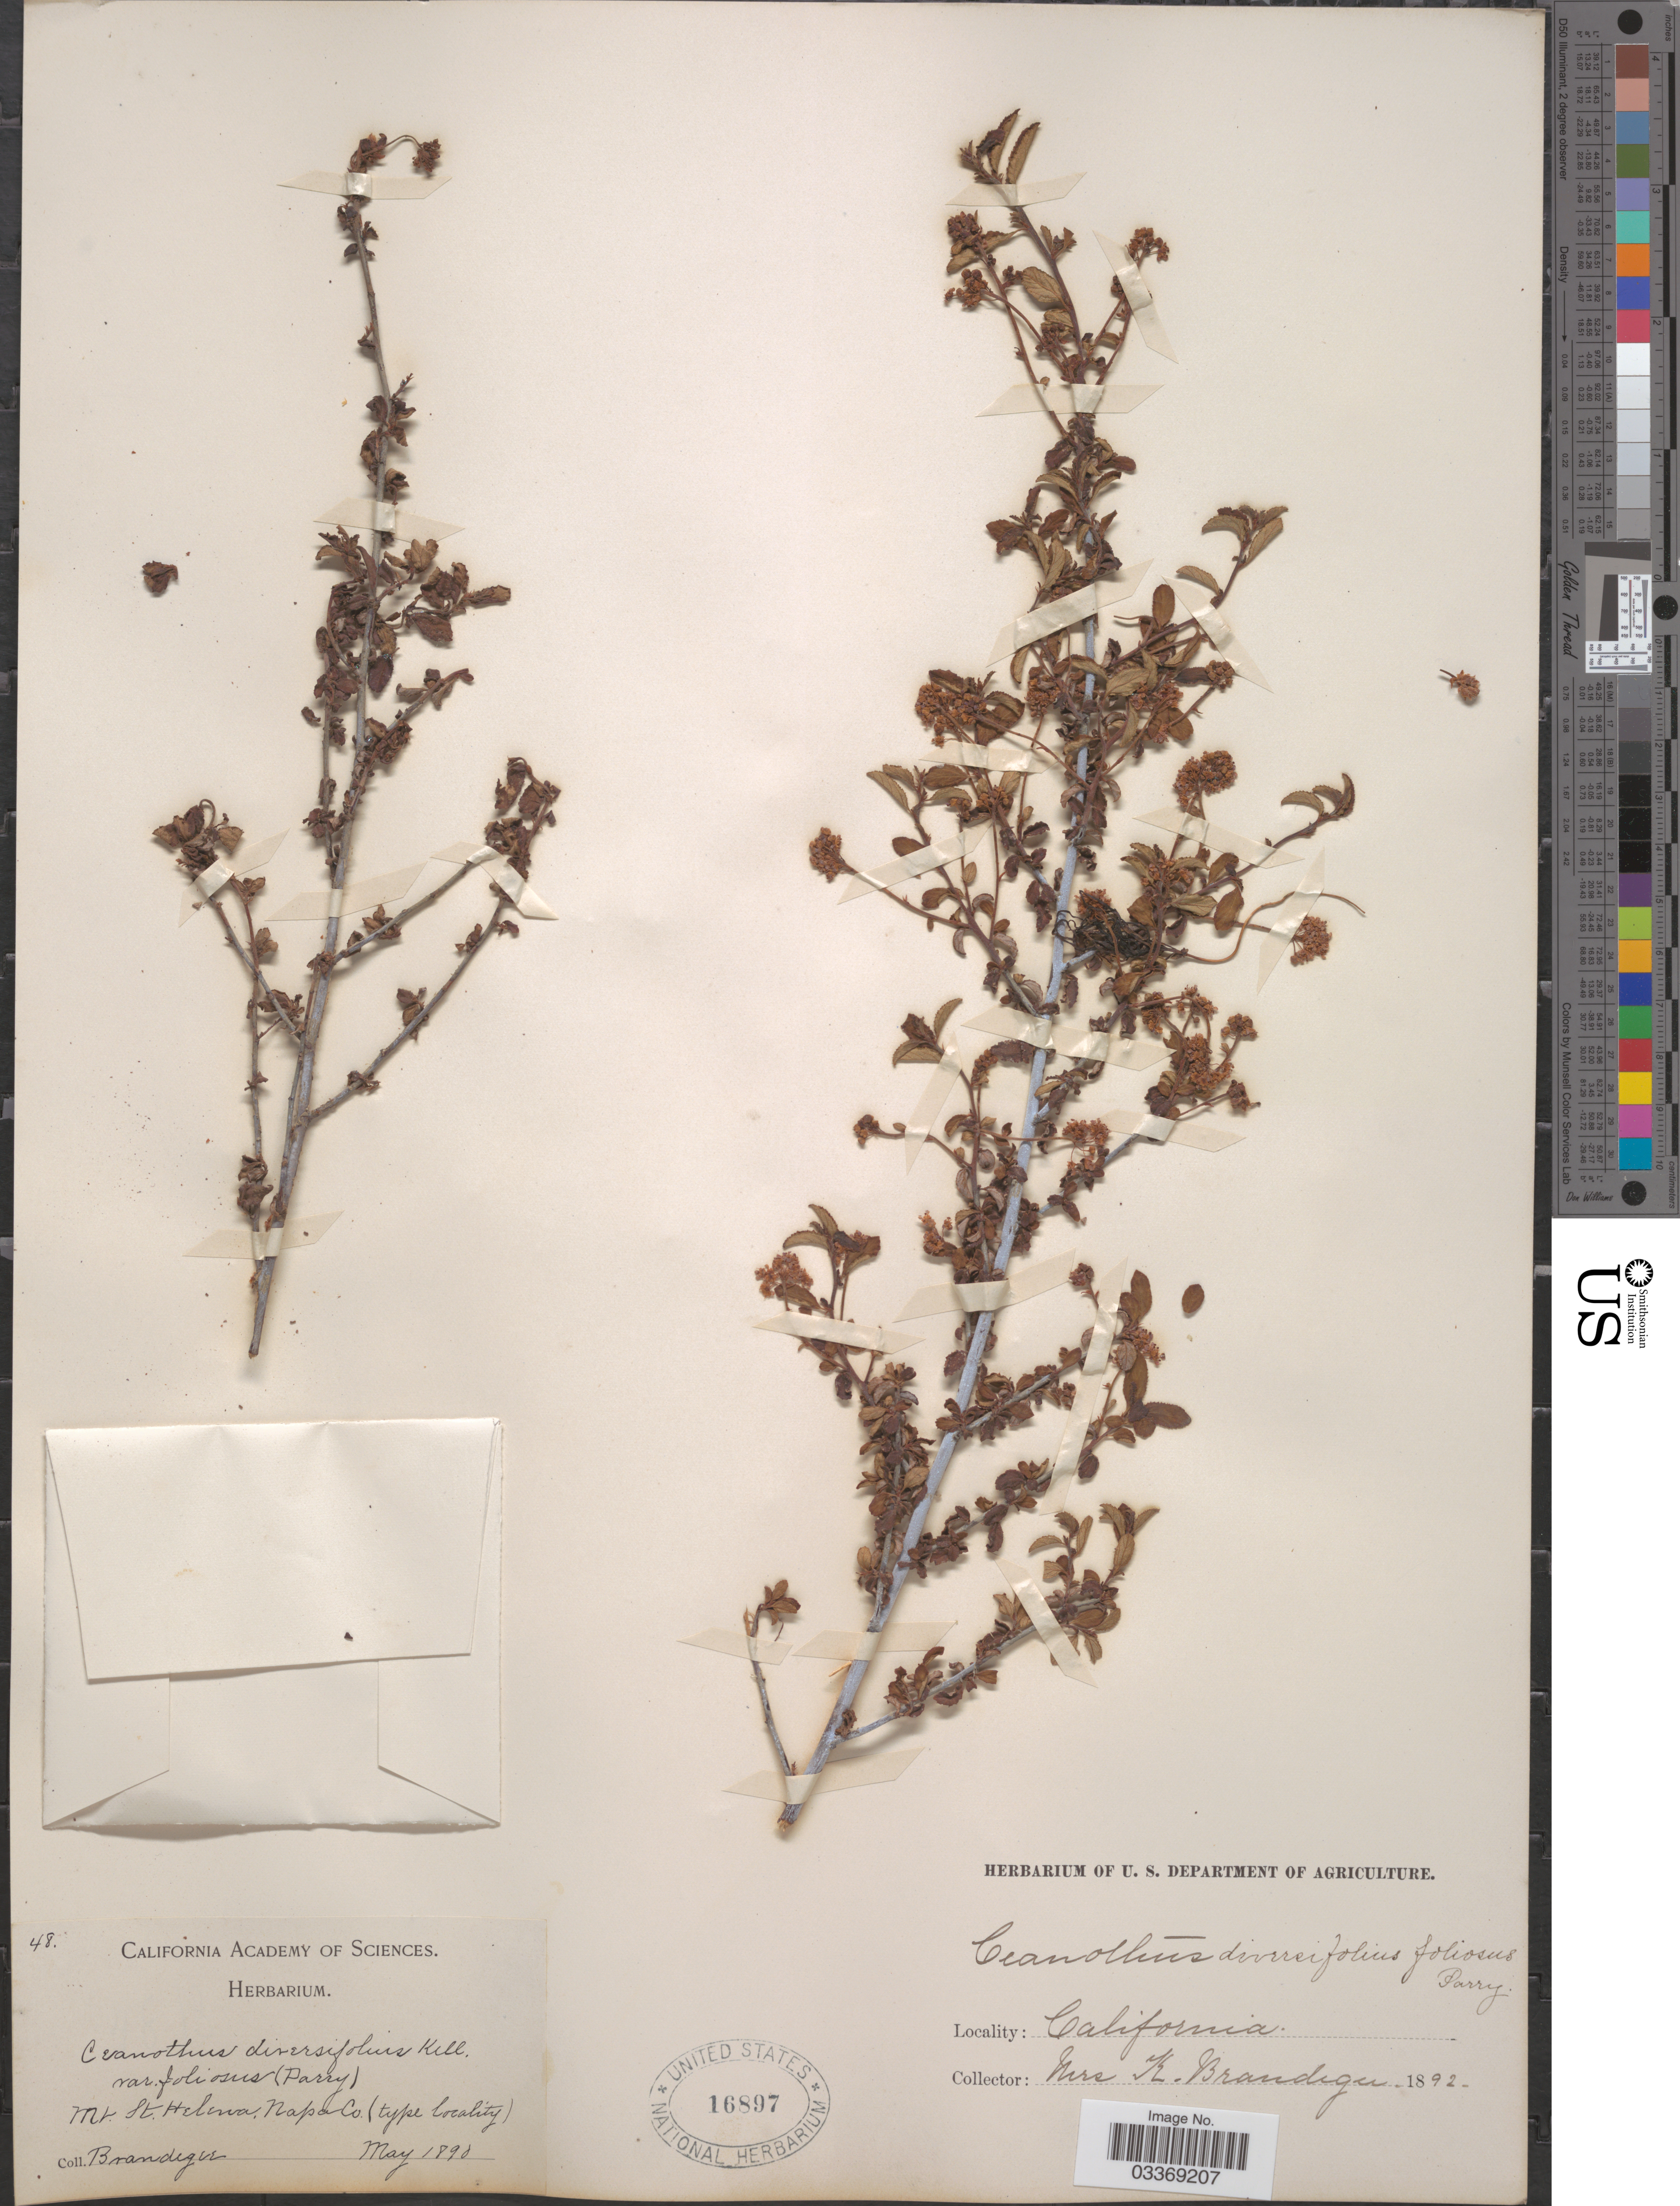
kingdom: Plantae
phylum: Tracheophyta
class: Magnoliopsida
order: Rosales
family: Rhamnaceae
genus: Ceanothus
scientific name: Ceanothus diversifolius var. foliosus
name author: (Parry) K. Brandegee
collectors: K. Brandegee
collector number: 48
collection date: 1890-05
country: United States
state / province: California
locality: Mt. St. Helena, Napo Co.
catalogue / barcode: US 16897